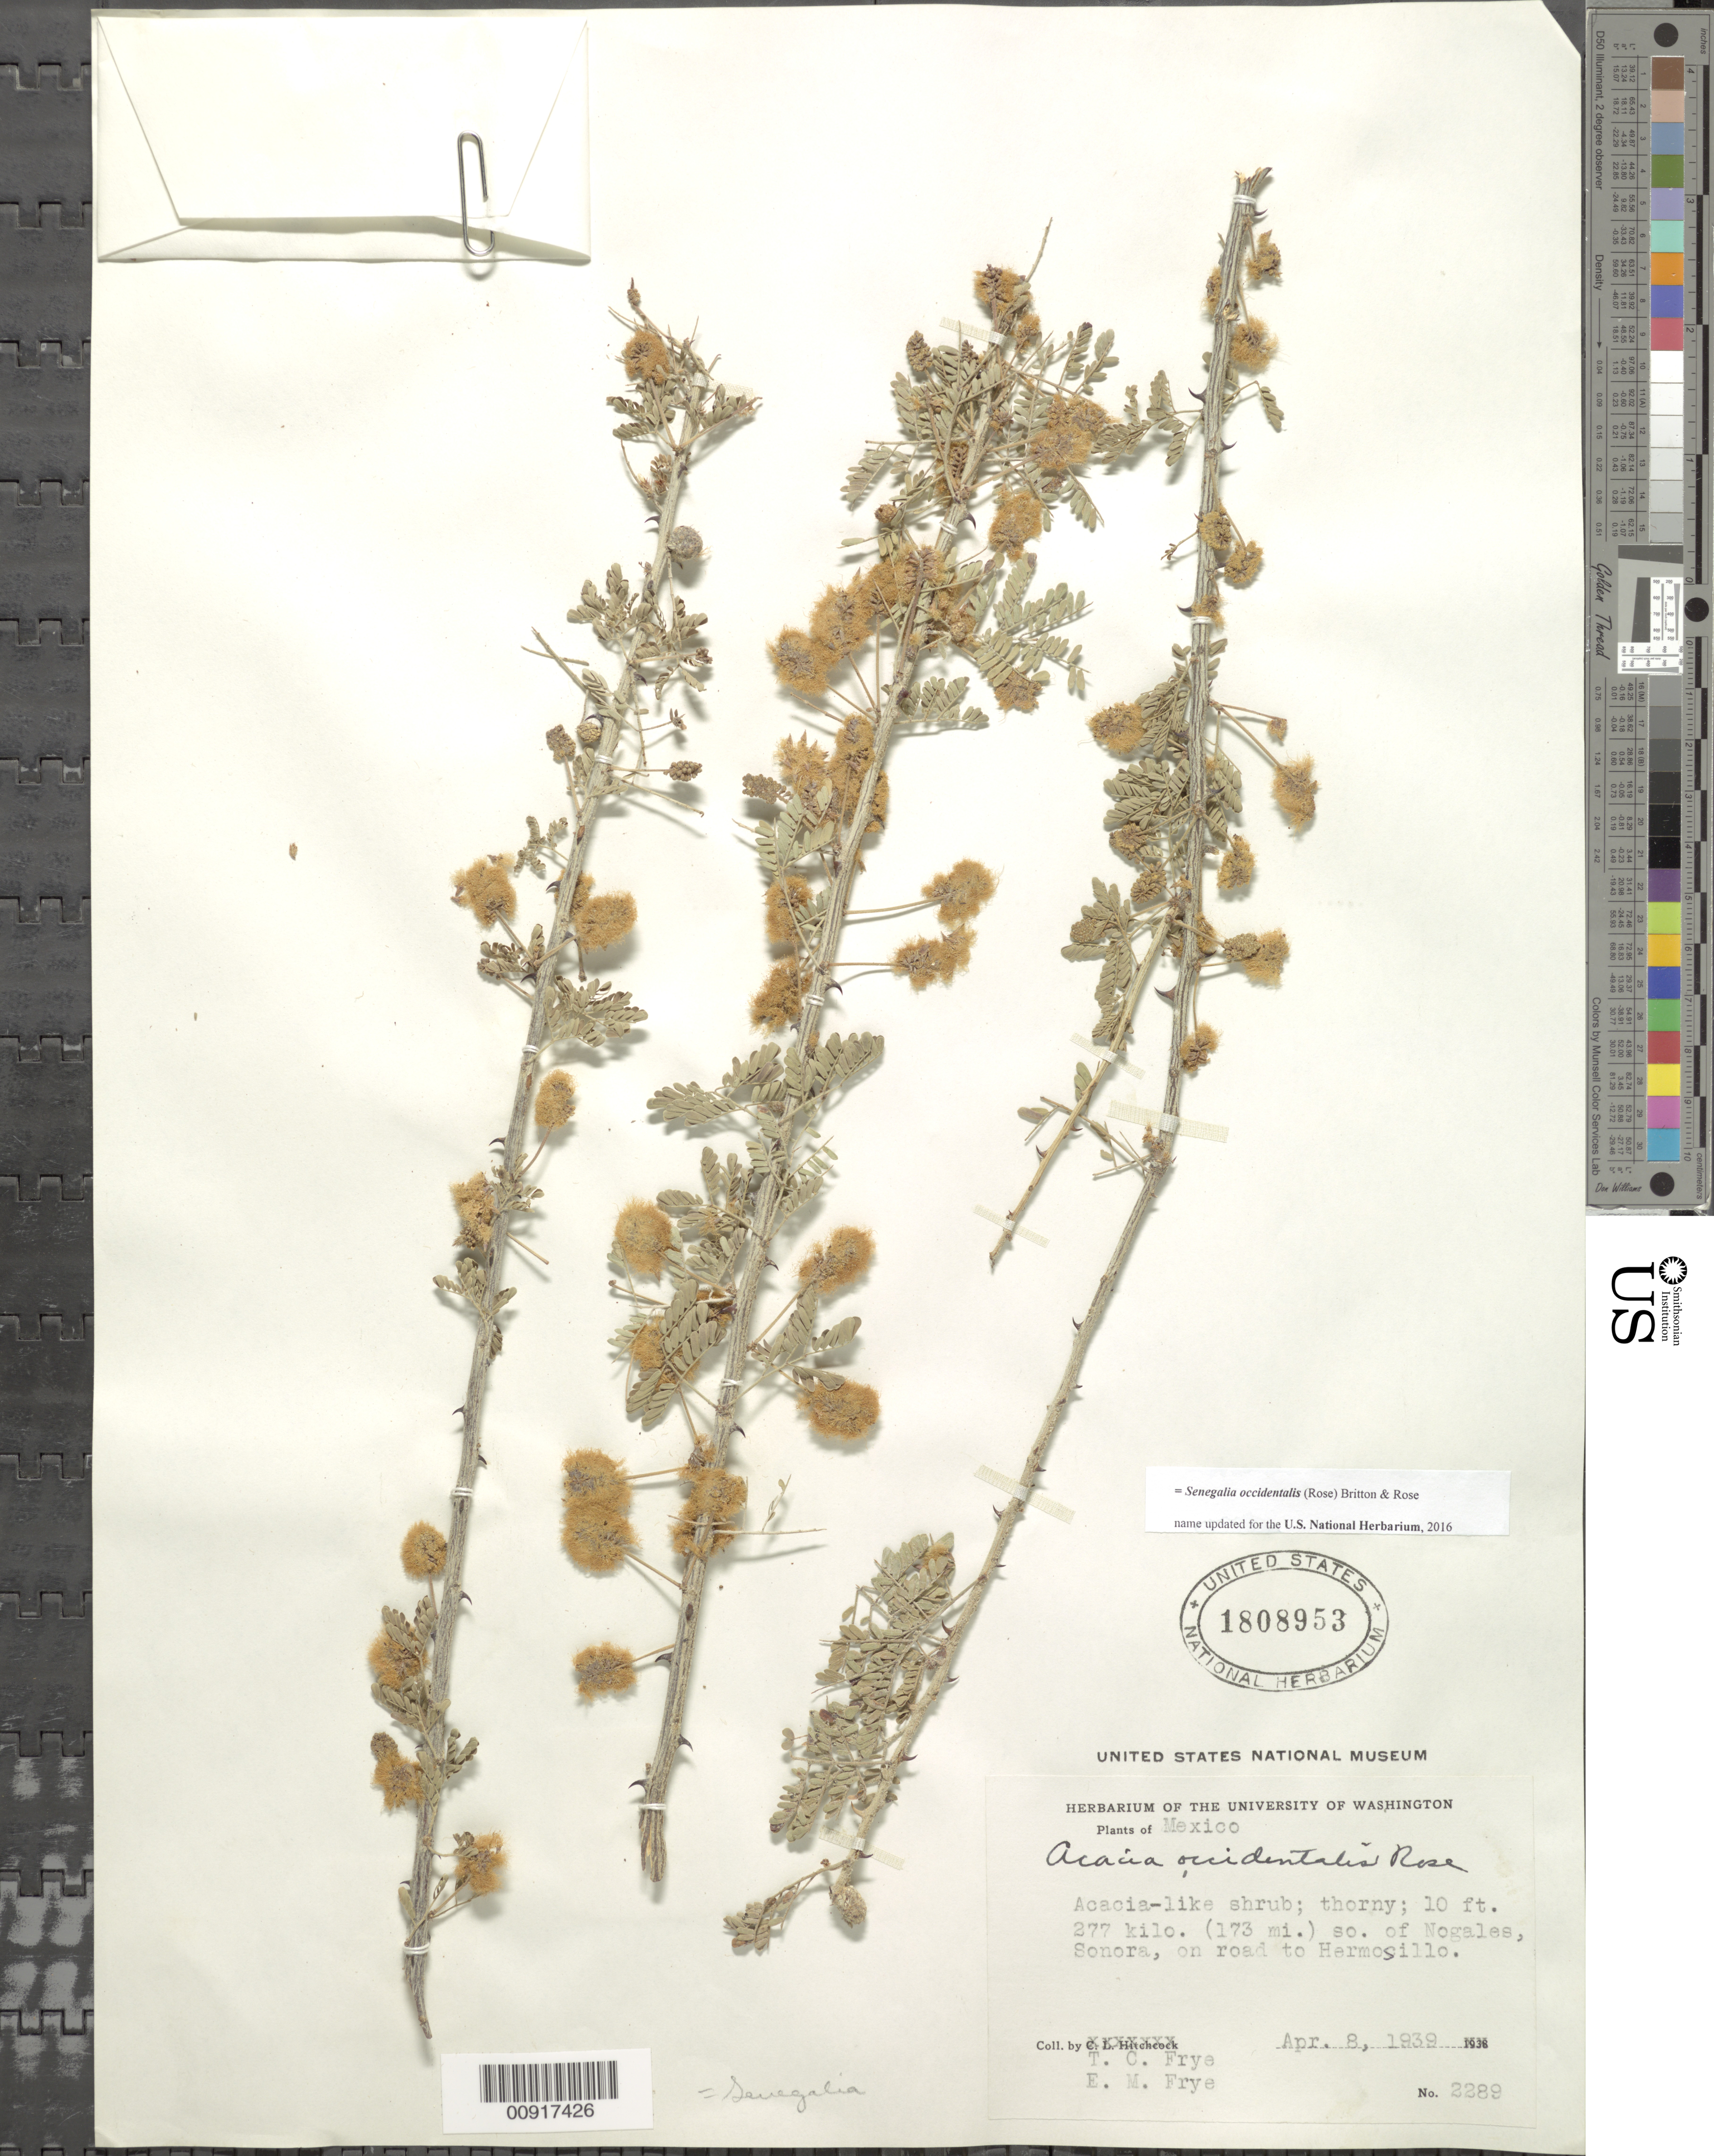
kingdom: Plantae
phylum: Tracheophyta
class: Magnoliopsida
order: Fabales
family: Fabaceae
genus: Senegalia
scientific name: Senegalia occidentalis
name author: (Rose) Britton & Rose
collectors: T. C. Frye & E. Frye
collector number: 2289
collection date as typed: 08 Apr 1939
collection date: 1939-04-08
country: Mexico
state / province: Sonora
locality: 277 km. (173 mi.) so. of Nogales, Sonora on road to Hermosillo.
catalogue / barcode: US 1808953